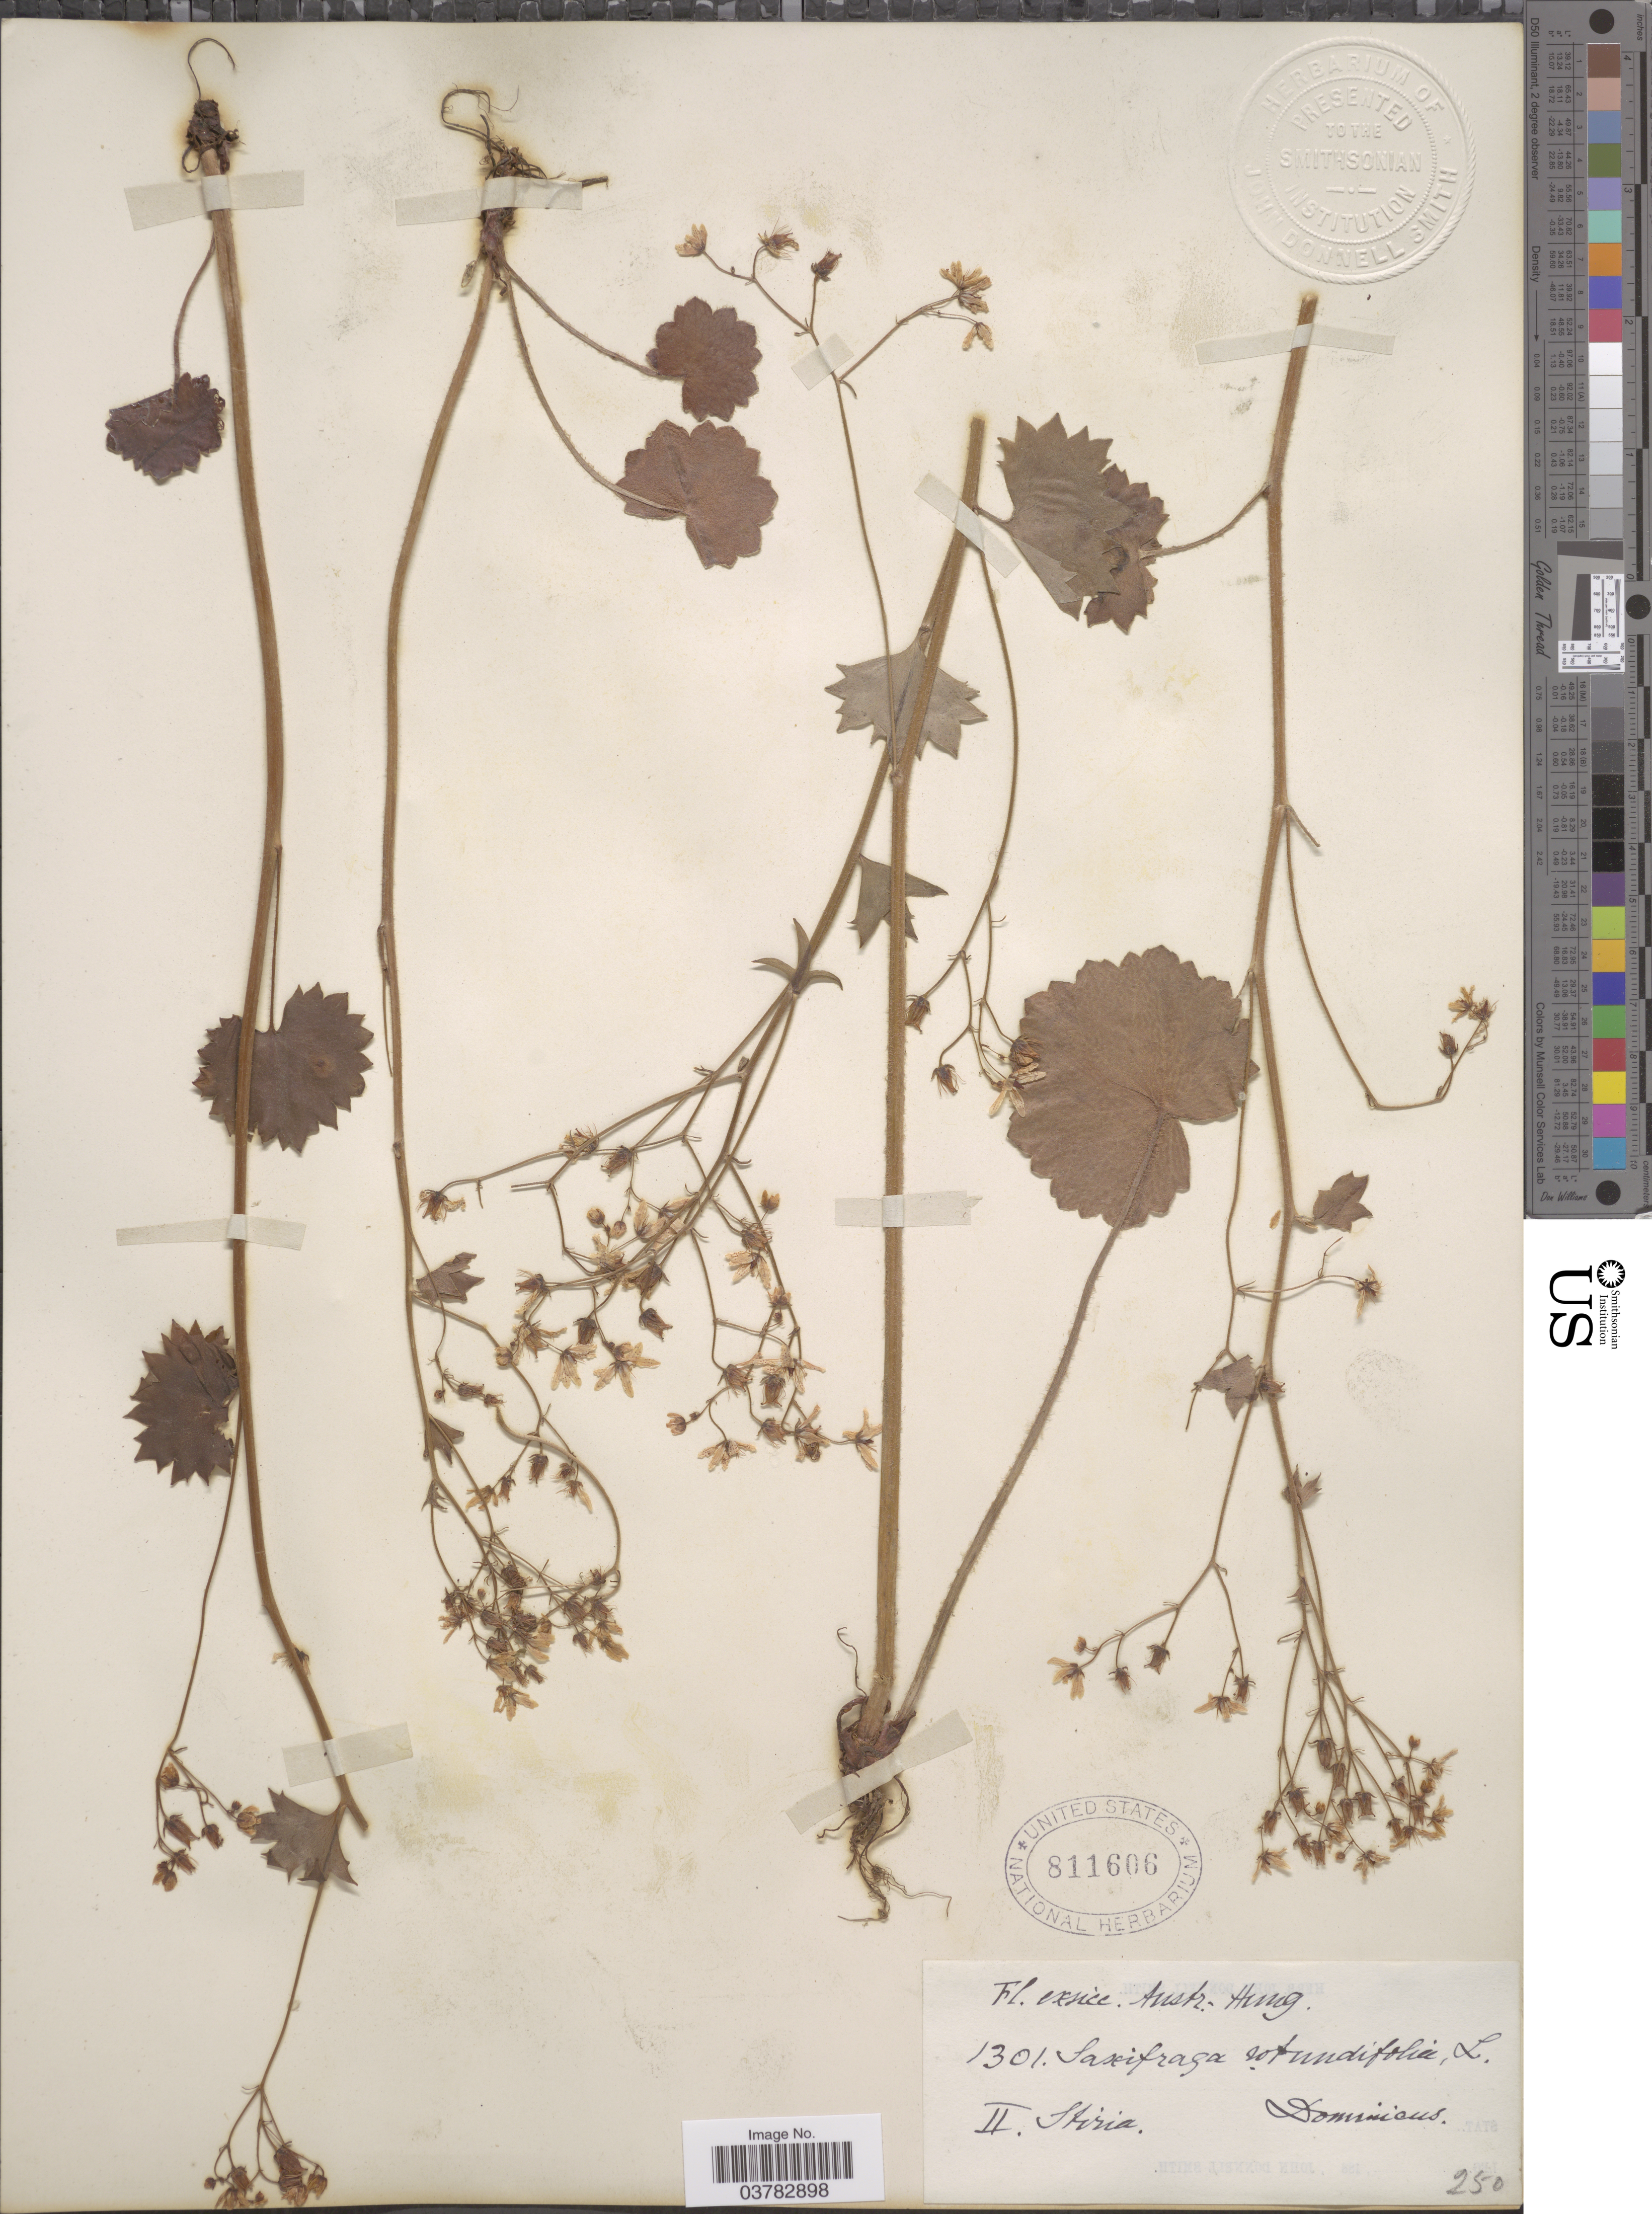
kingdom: Plantae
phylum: Tracheophyta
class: Magnoliopsida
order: Saxifragales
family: Saxifragaceae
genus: Saxifraga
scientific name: Saxifraga rotundifolia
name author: L.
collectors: Dominicus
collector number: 1301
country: Austria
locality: Stiria.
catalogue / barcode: US 811606